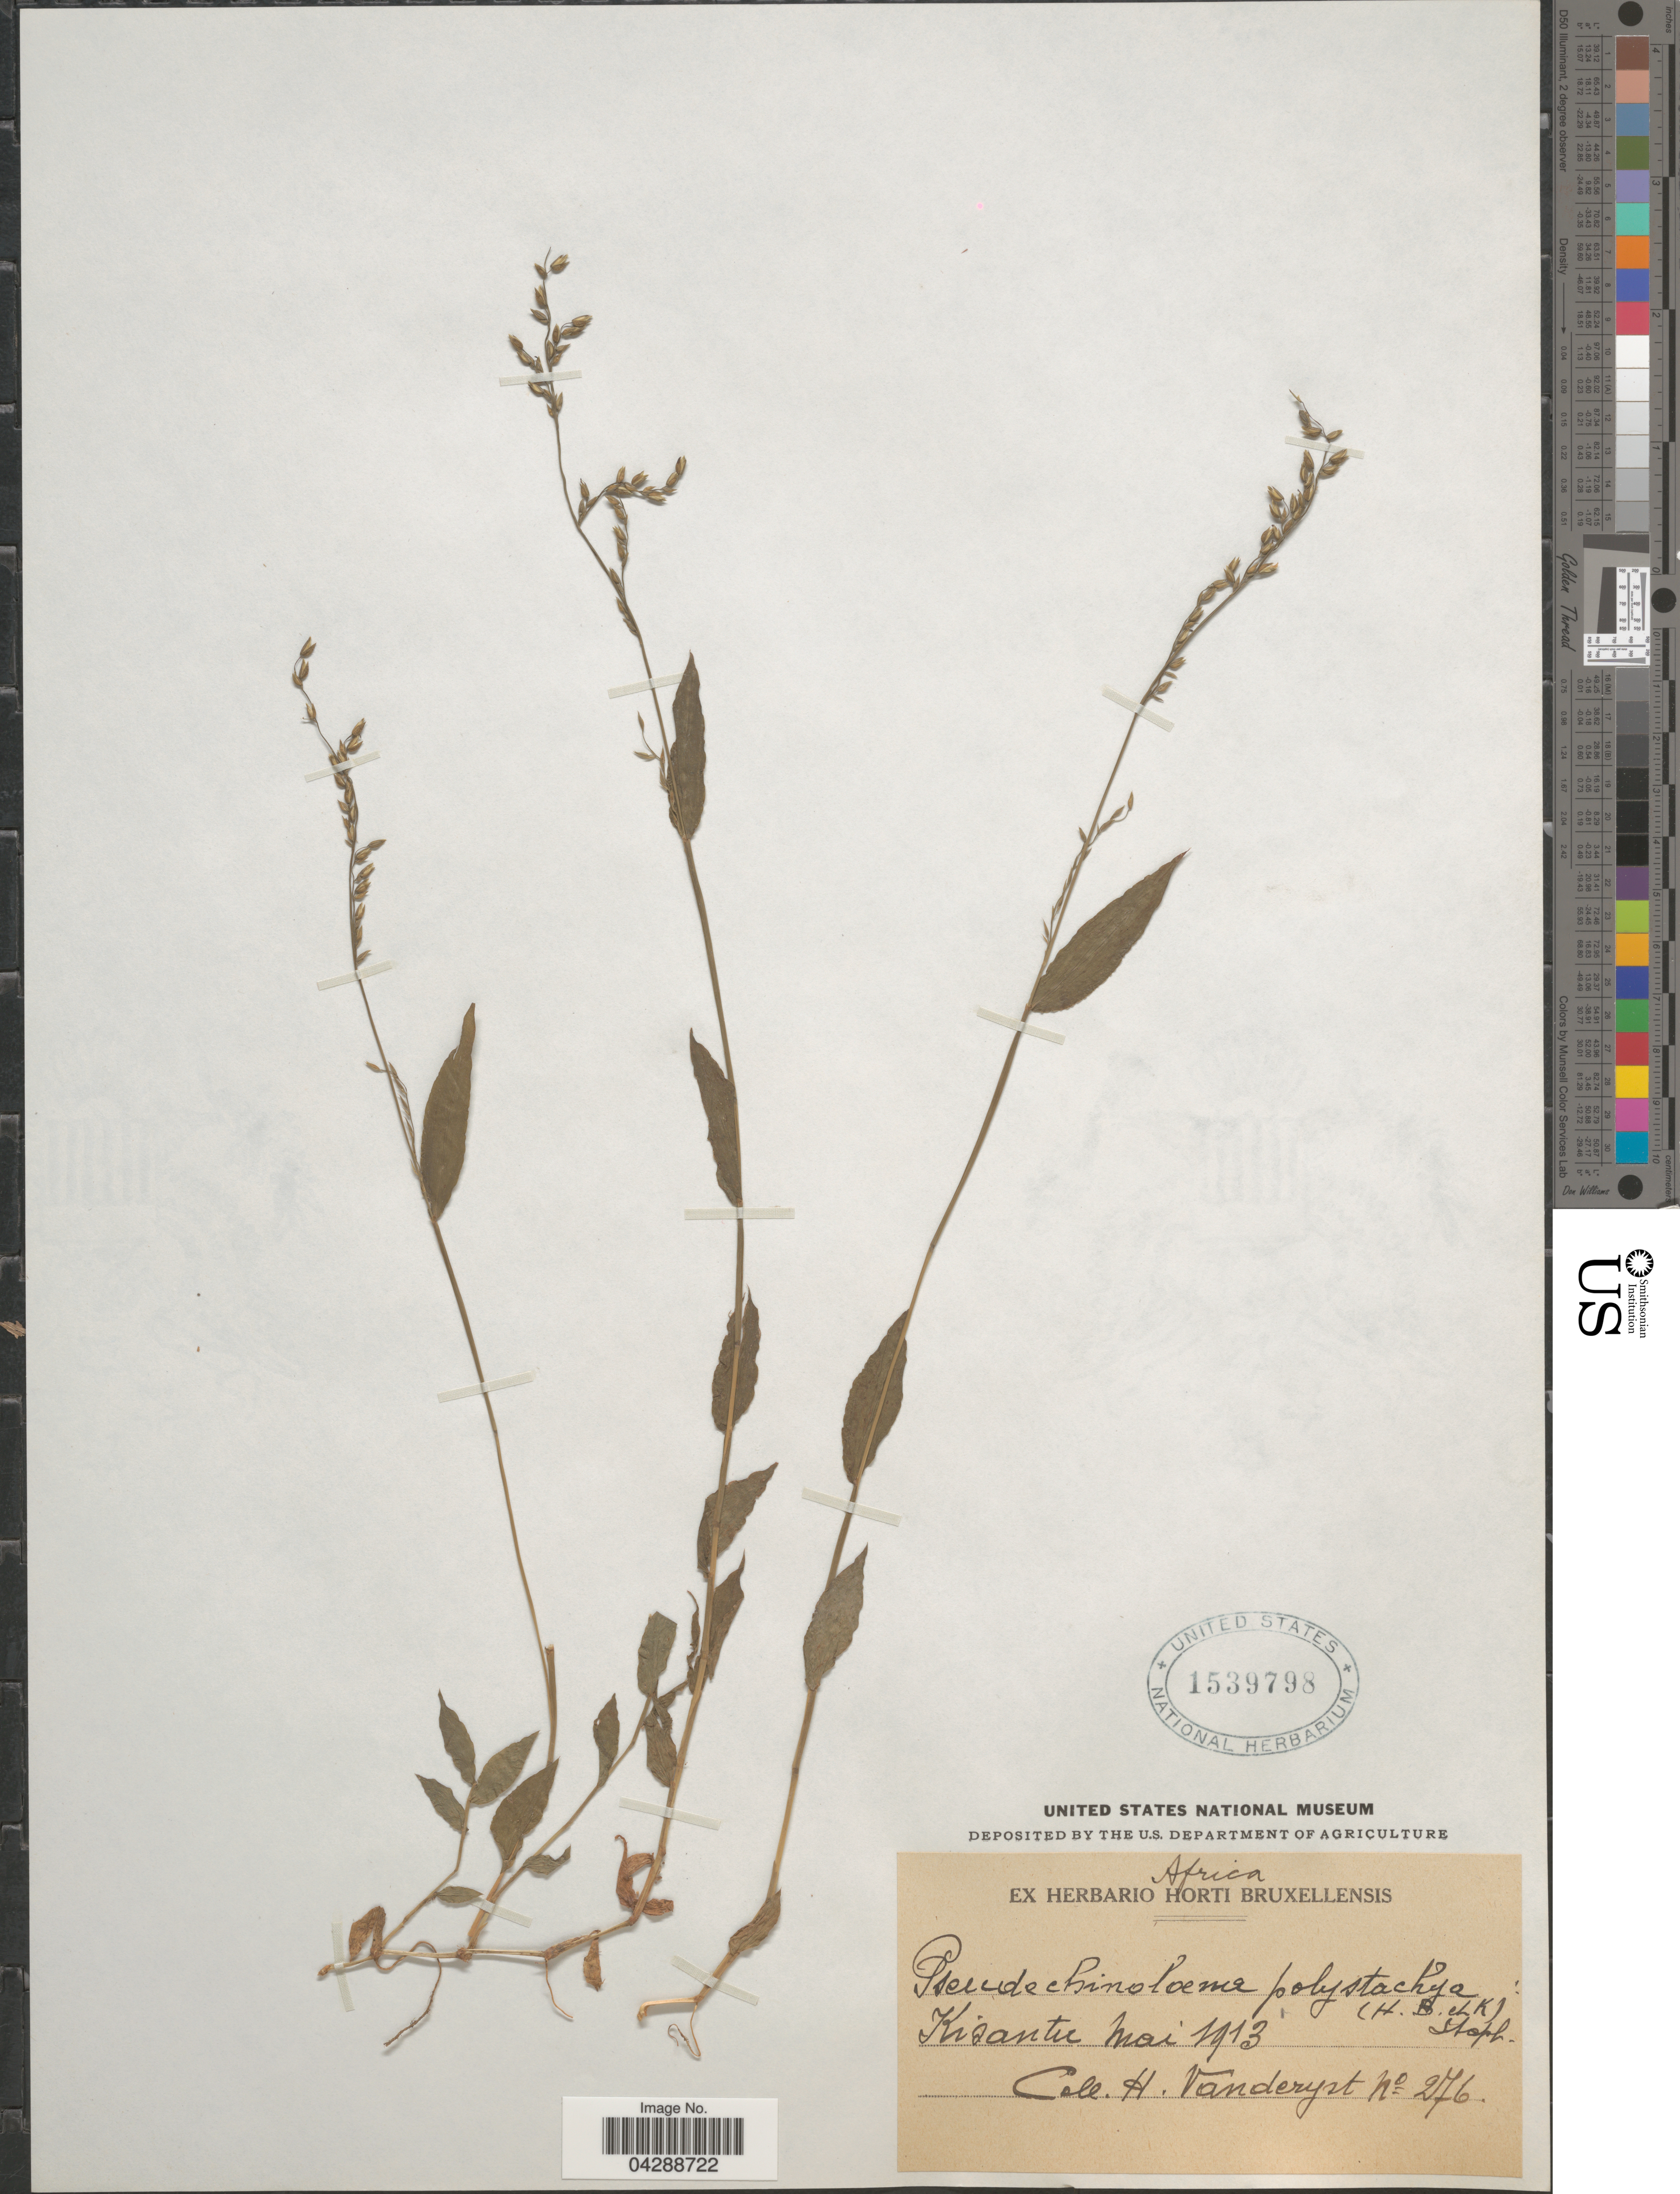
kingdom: Plantae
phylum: Tracheophyta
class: Liliopsida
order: Poales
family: Poaceae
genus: Pseudechinolaena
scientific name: Pseudechinolaena polystachya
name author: (Kunth) Stapf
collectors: H. J. R. Vanderyst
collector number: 276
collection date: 1913-05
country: Congo, Democratic Republic of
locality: Africa. Kisantu.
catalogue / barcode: US 1539798